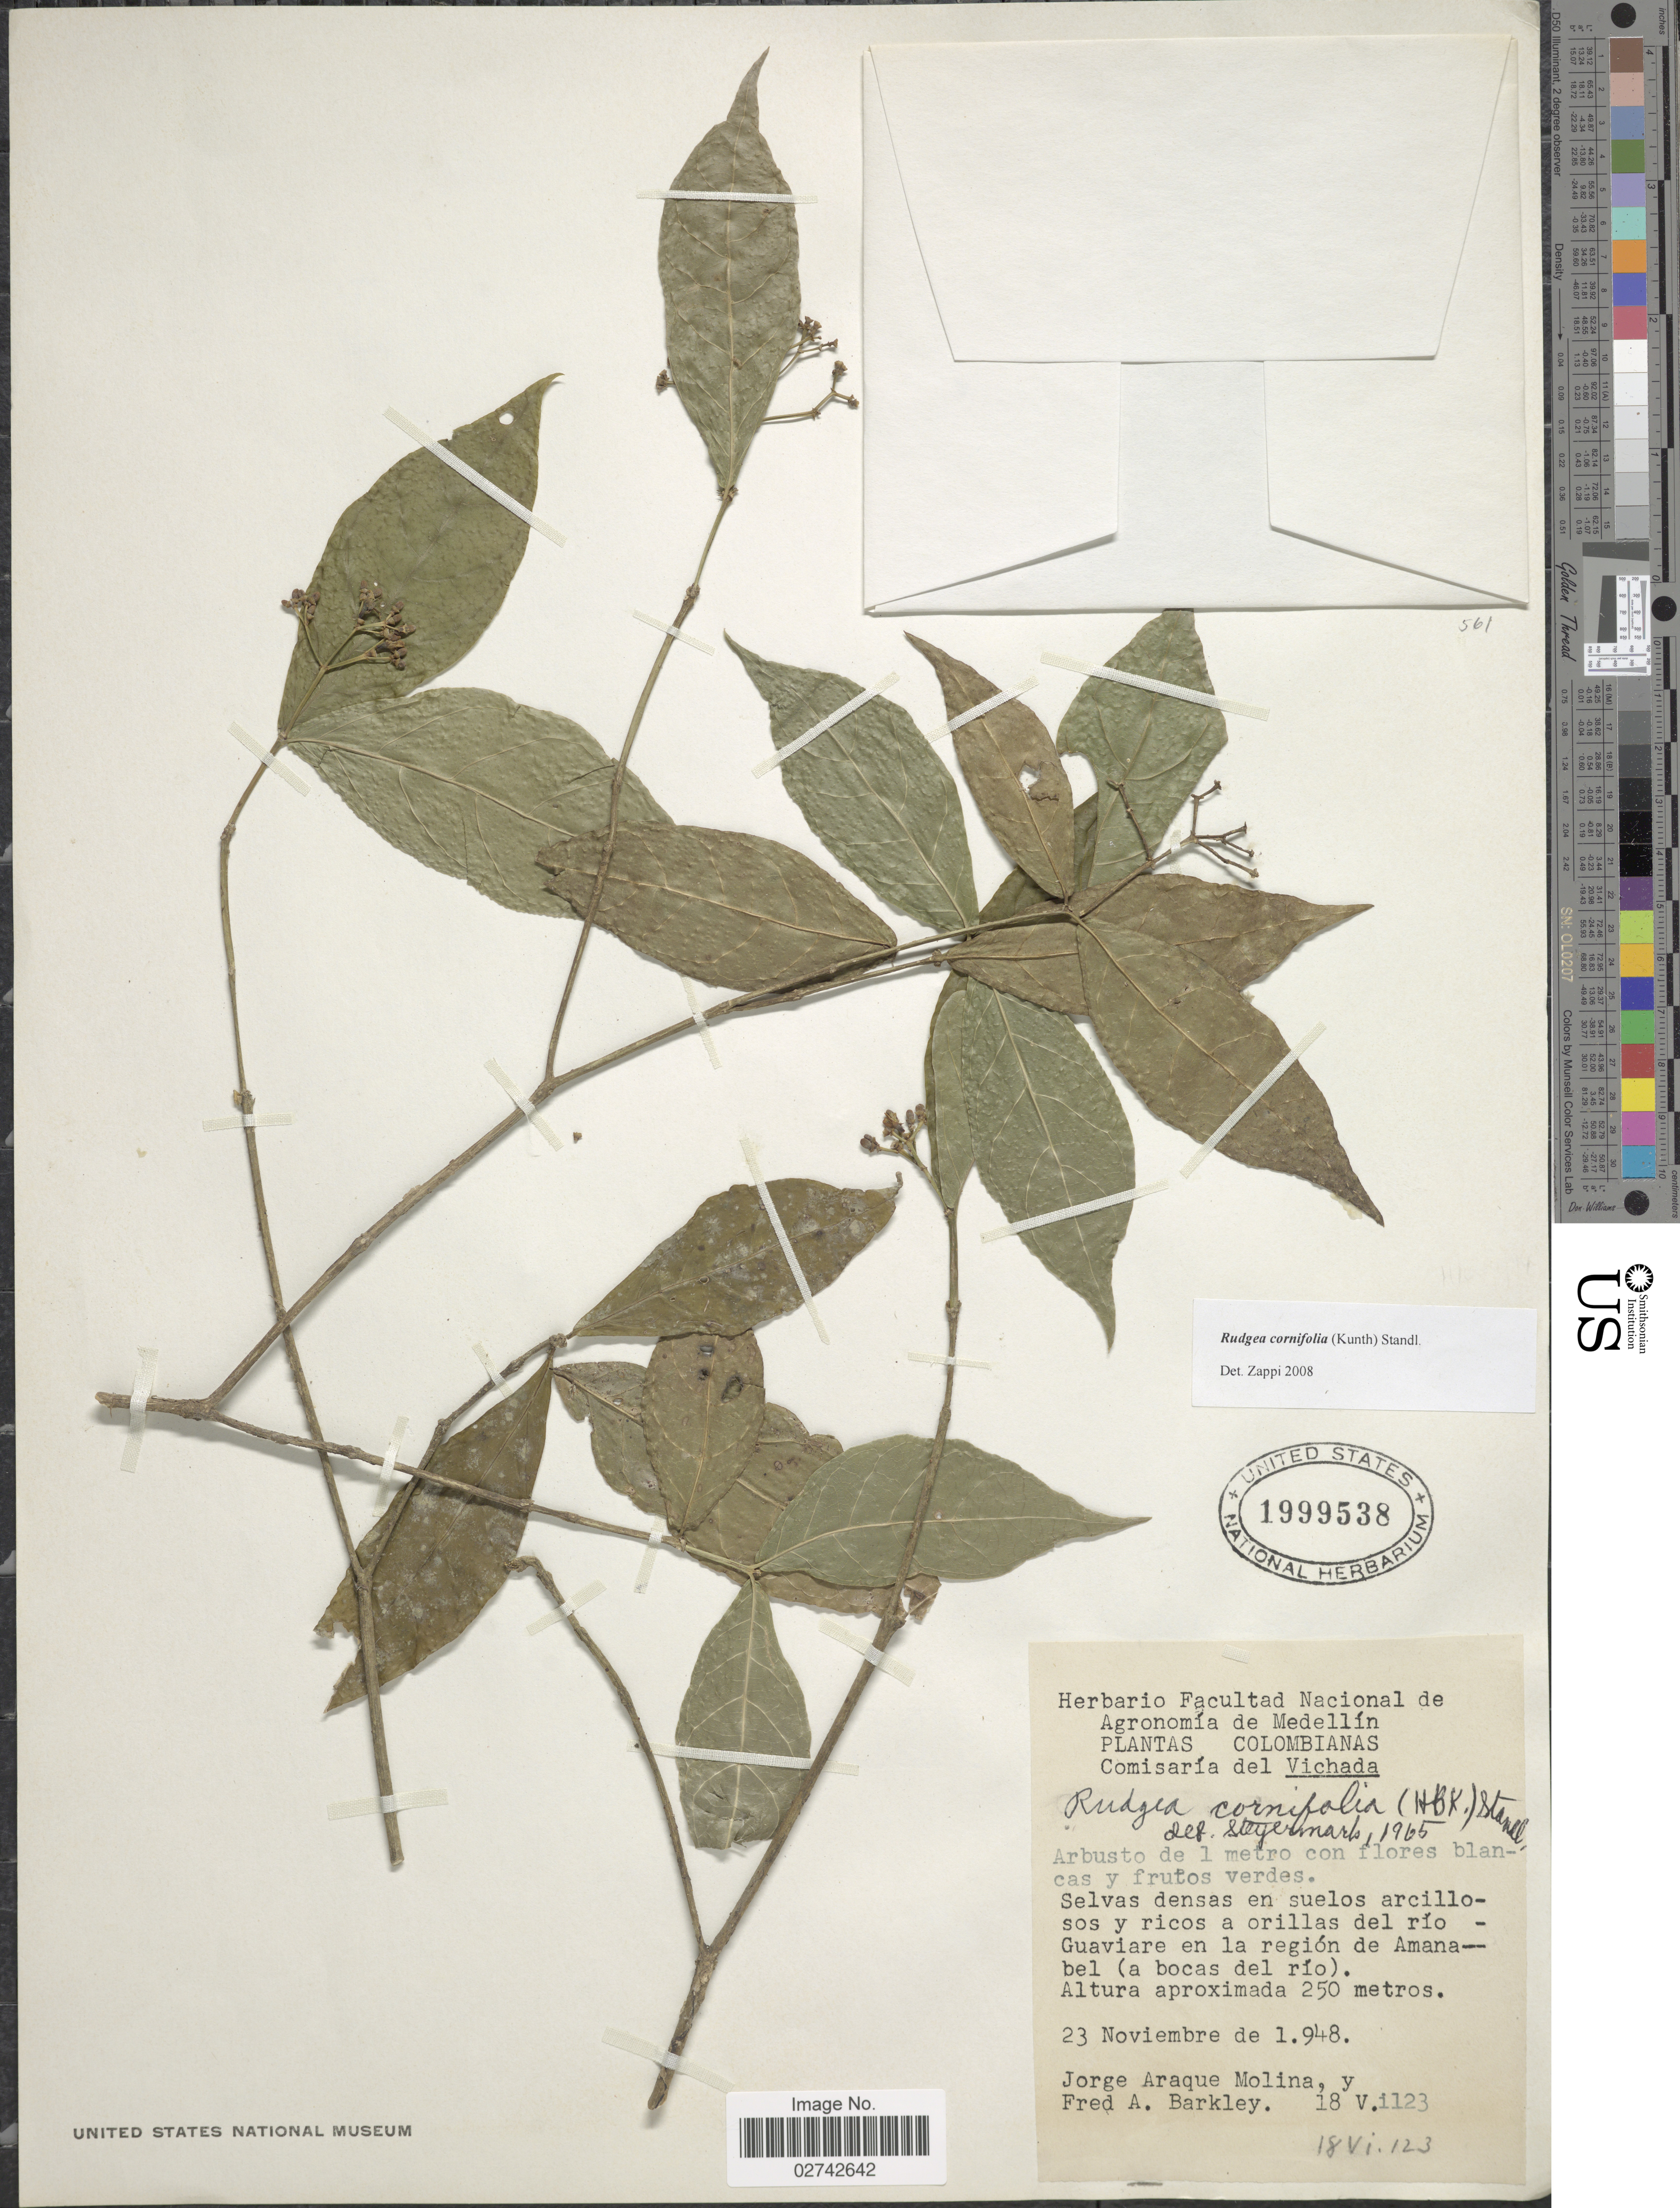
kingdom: Plantae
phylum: Tracheophyta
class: Magnoliopsida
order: Gentianales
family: Rubiaceae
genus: Rudgea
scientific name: Rudgea cornifolia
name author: (Kunth ex Roem. & Schult.) Standl.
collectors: J. Araque Molina & F. A. Barkley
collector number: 18 V i 123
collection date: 1948-11-23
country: Colombia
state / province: Vichada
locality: Comisaria del Vichada, Selvas densas en suelos arcillosos y ricos a orillas del rio Guaviare en la region de Amanabel (a bocas del rio)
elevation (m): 250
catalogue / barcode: US 1999538